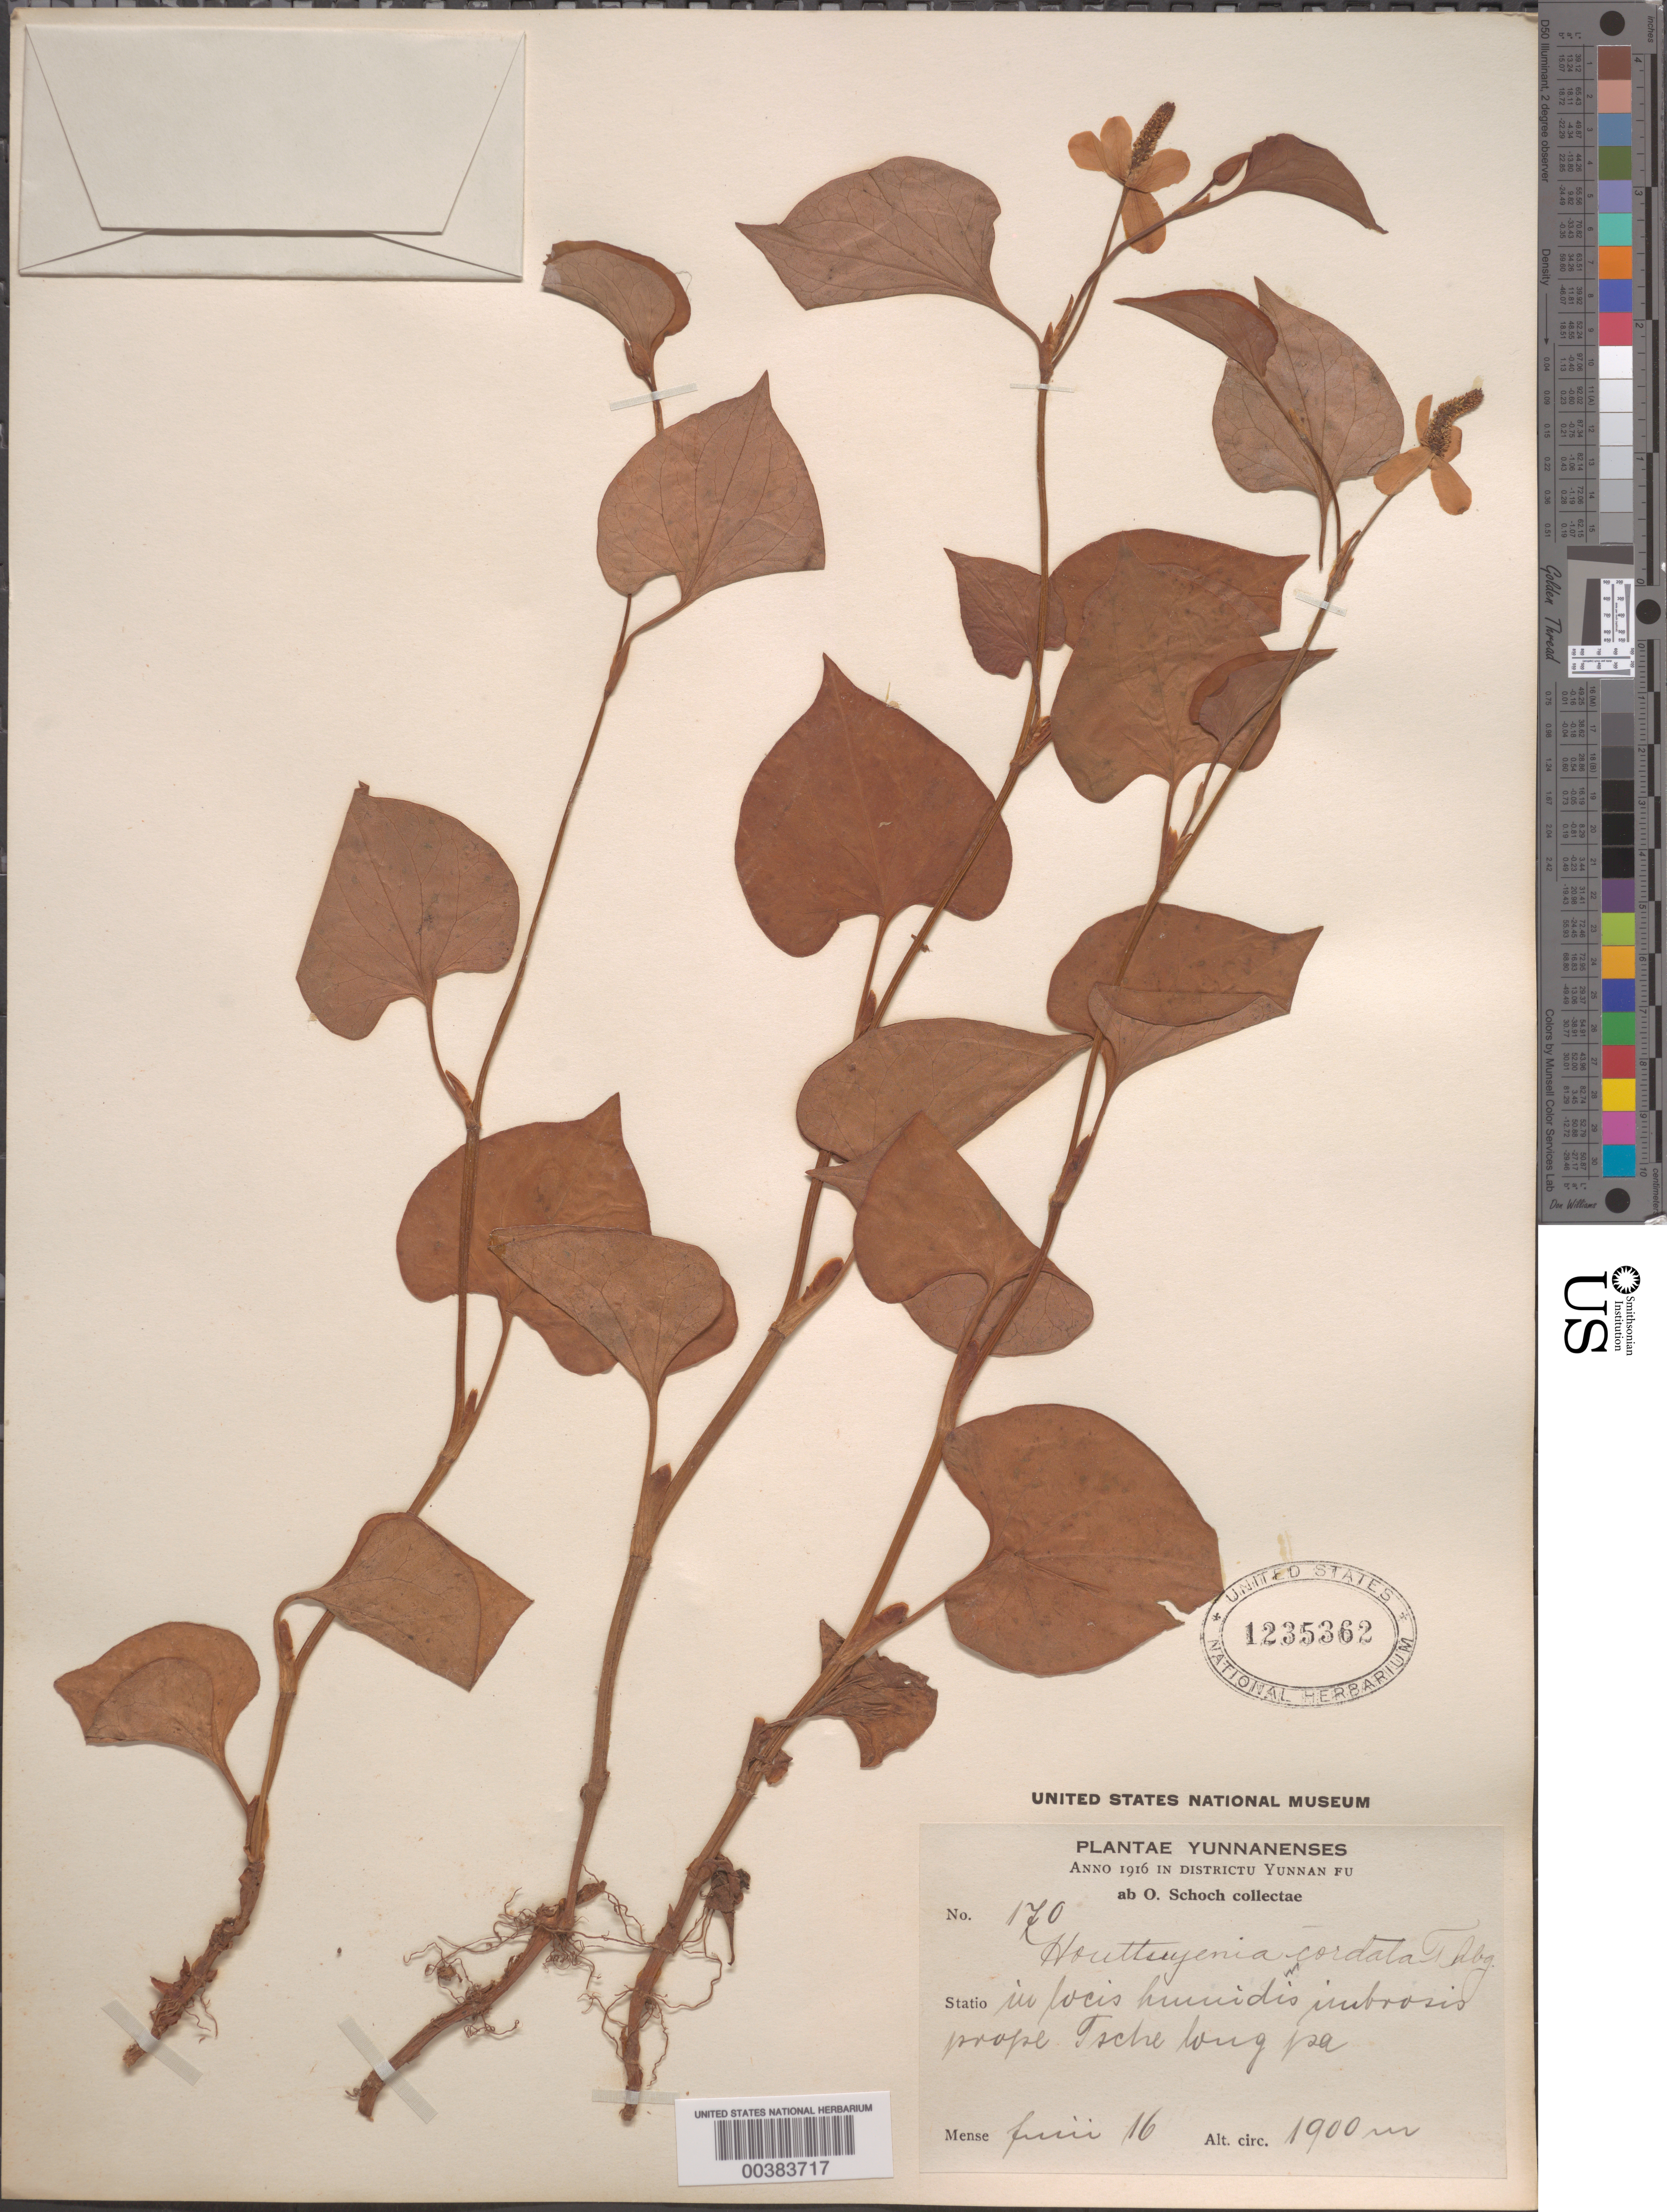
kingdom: Plantae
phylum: Tracheophyta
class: Magnoliopsida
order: Piperales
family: Saururaceae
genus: Houttuynia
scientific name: Houttuynia cordata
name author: Thunb.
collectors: O. Schoch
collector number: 170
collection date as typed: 15 Jul 1925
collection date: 1925-07-15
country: China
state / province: Yunnan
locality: Propre tsche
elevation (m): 1900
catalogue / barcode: US 1235362